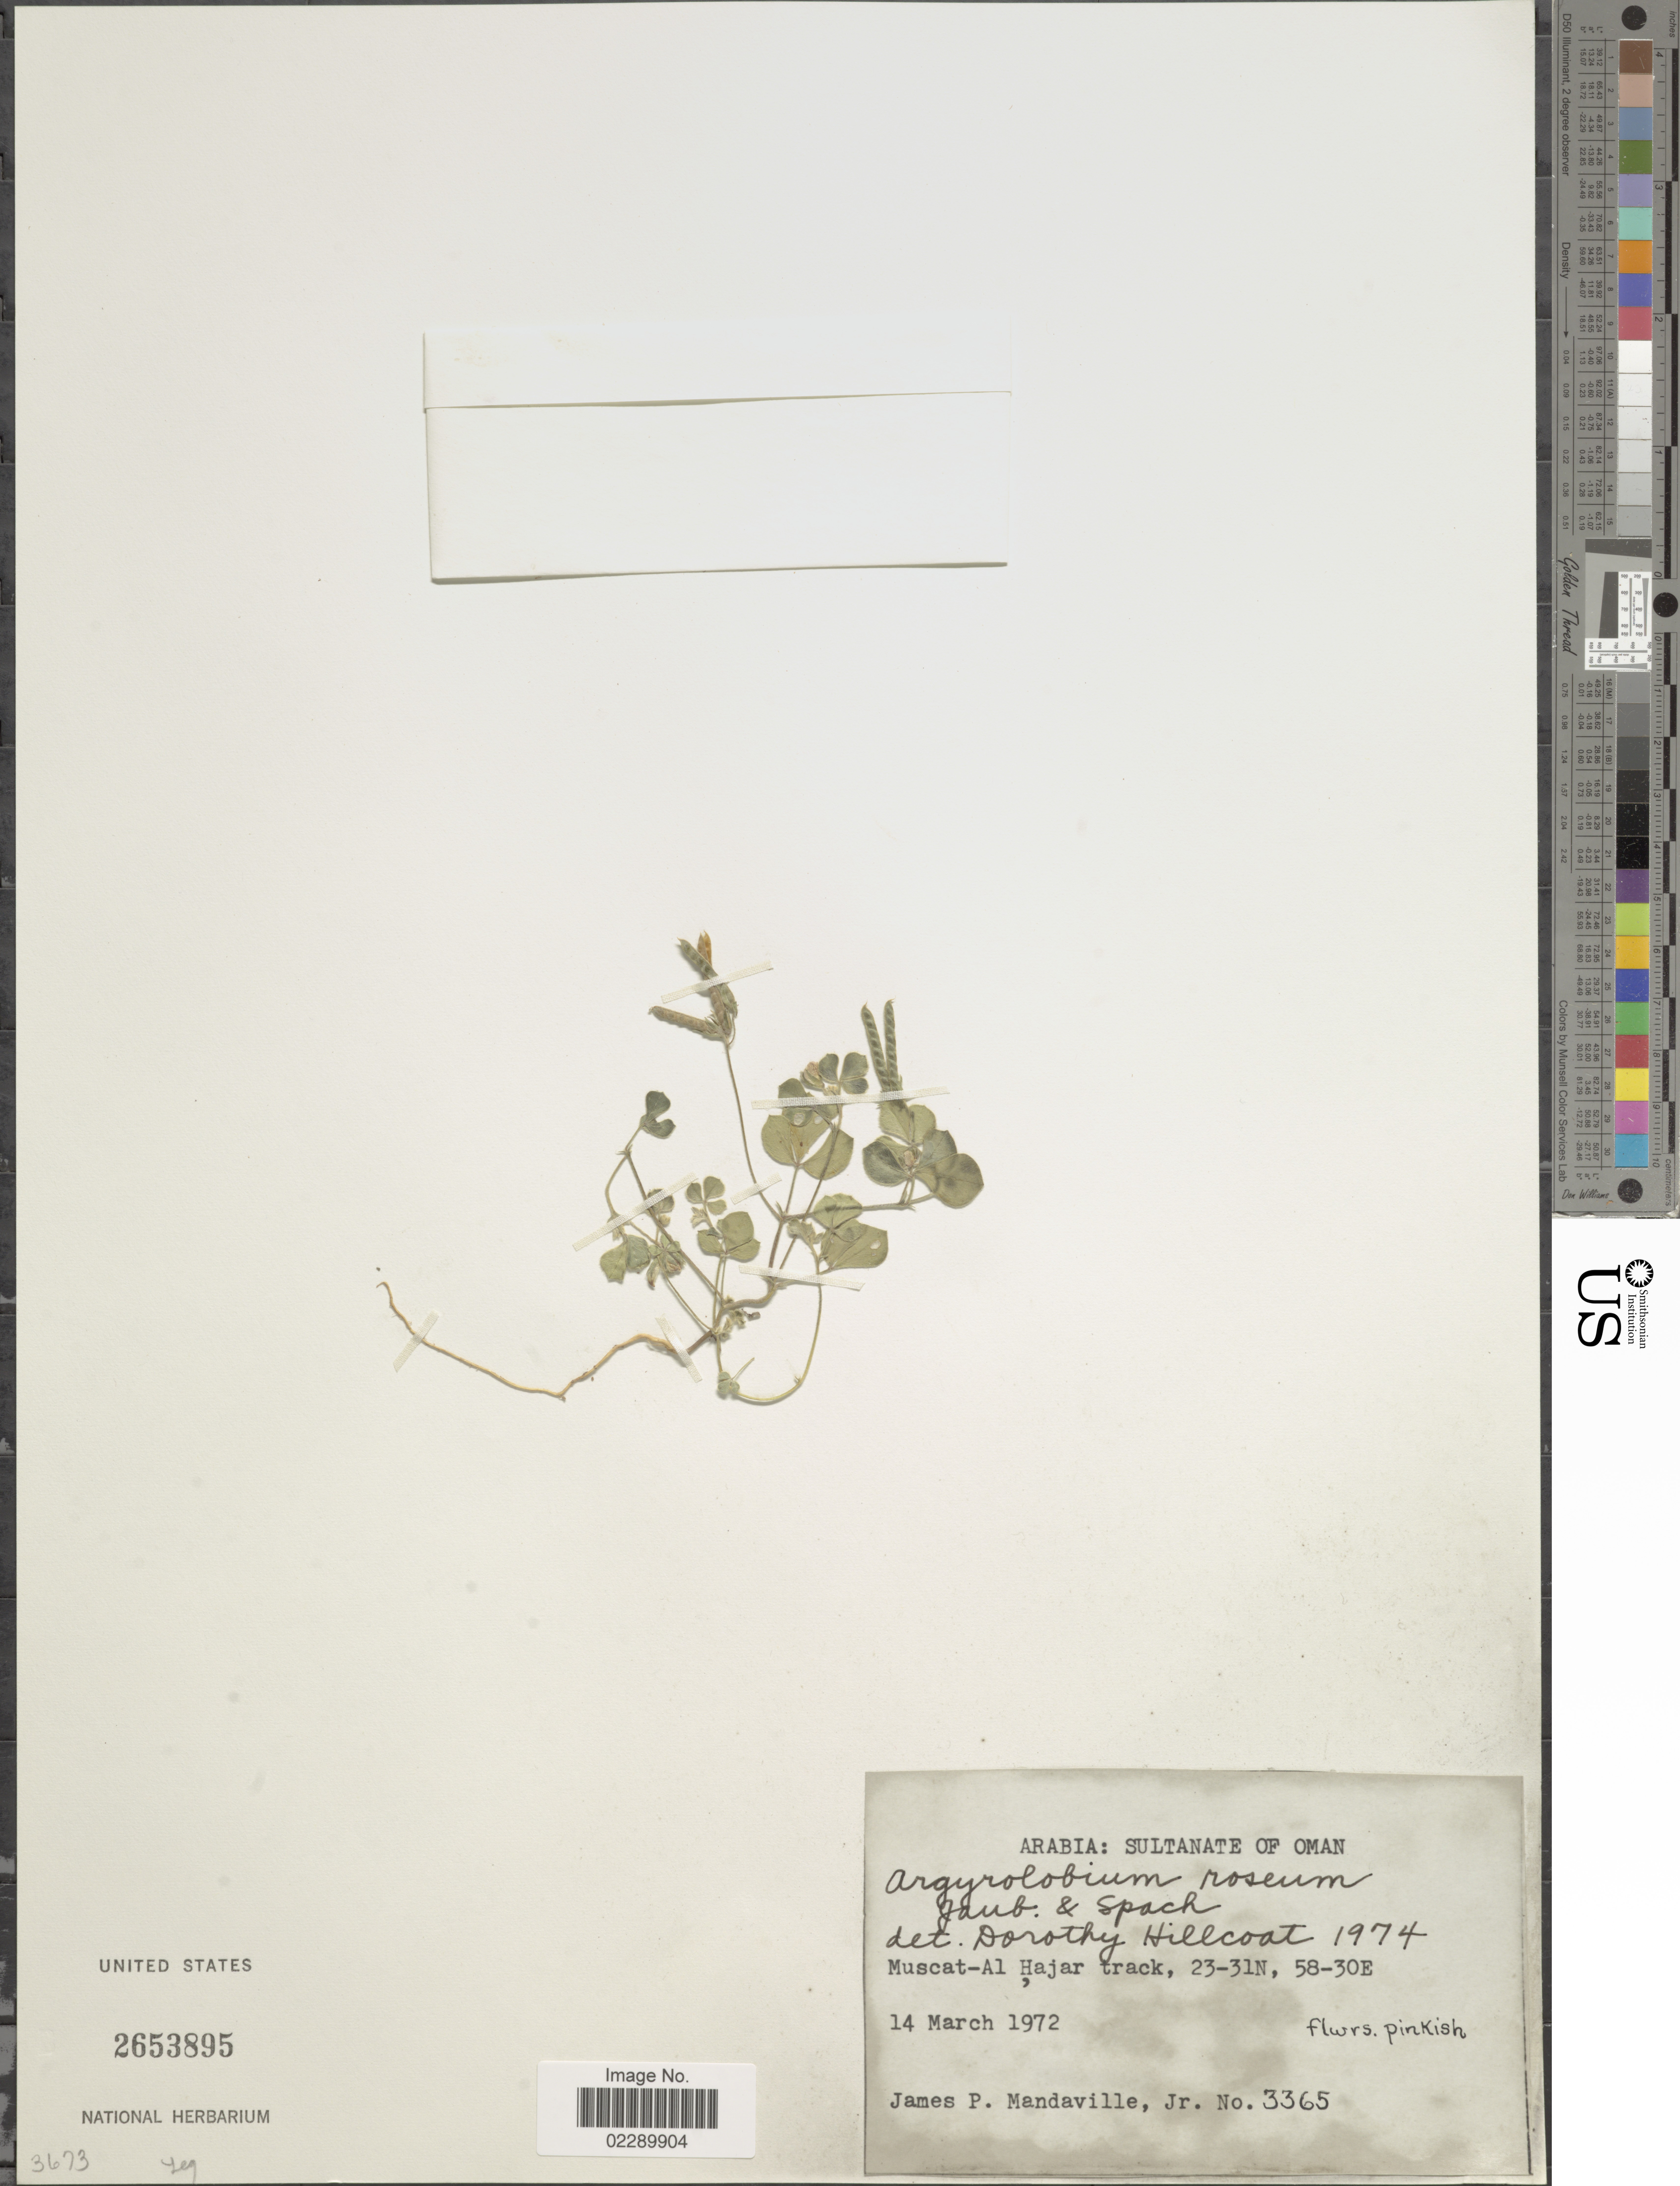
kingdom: Plantae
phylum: Tracheophyta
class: Magnoliopsida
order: Fabales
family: Fabaceae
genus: Argyrolobium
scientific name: Argyrolobium roseum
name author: (Cambess.) Jaub. & Spach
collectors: J. Mandaville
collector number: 3365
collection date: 1972-03-14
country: Saudi Arabia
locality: Arabia: Sultanate of Oman. Muscat-Al Hajar track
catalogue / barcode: US 2653895